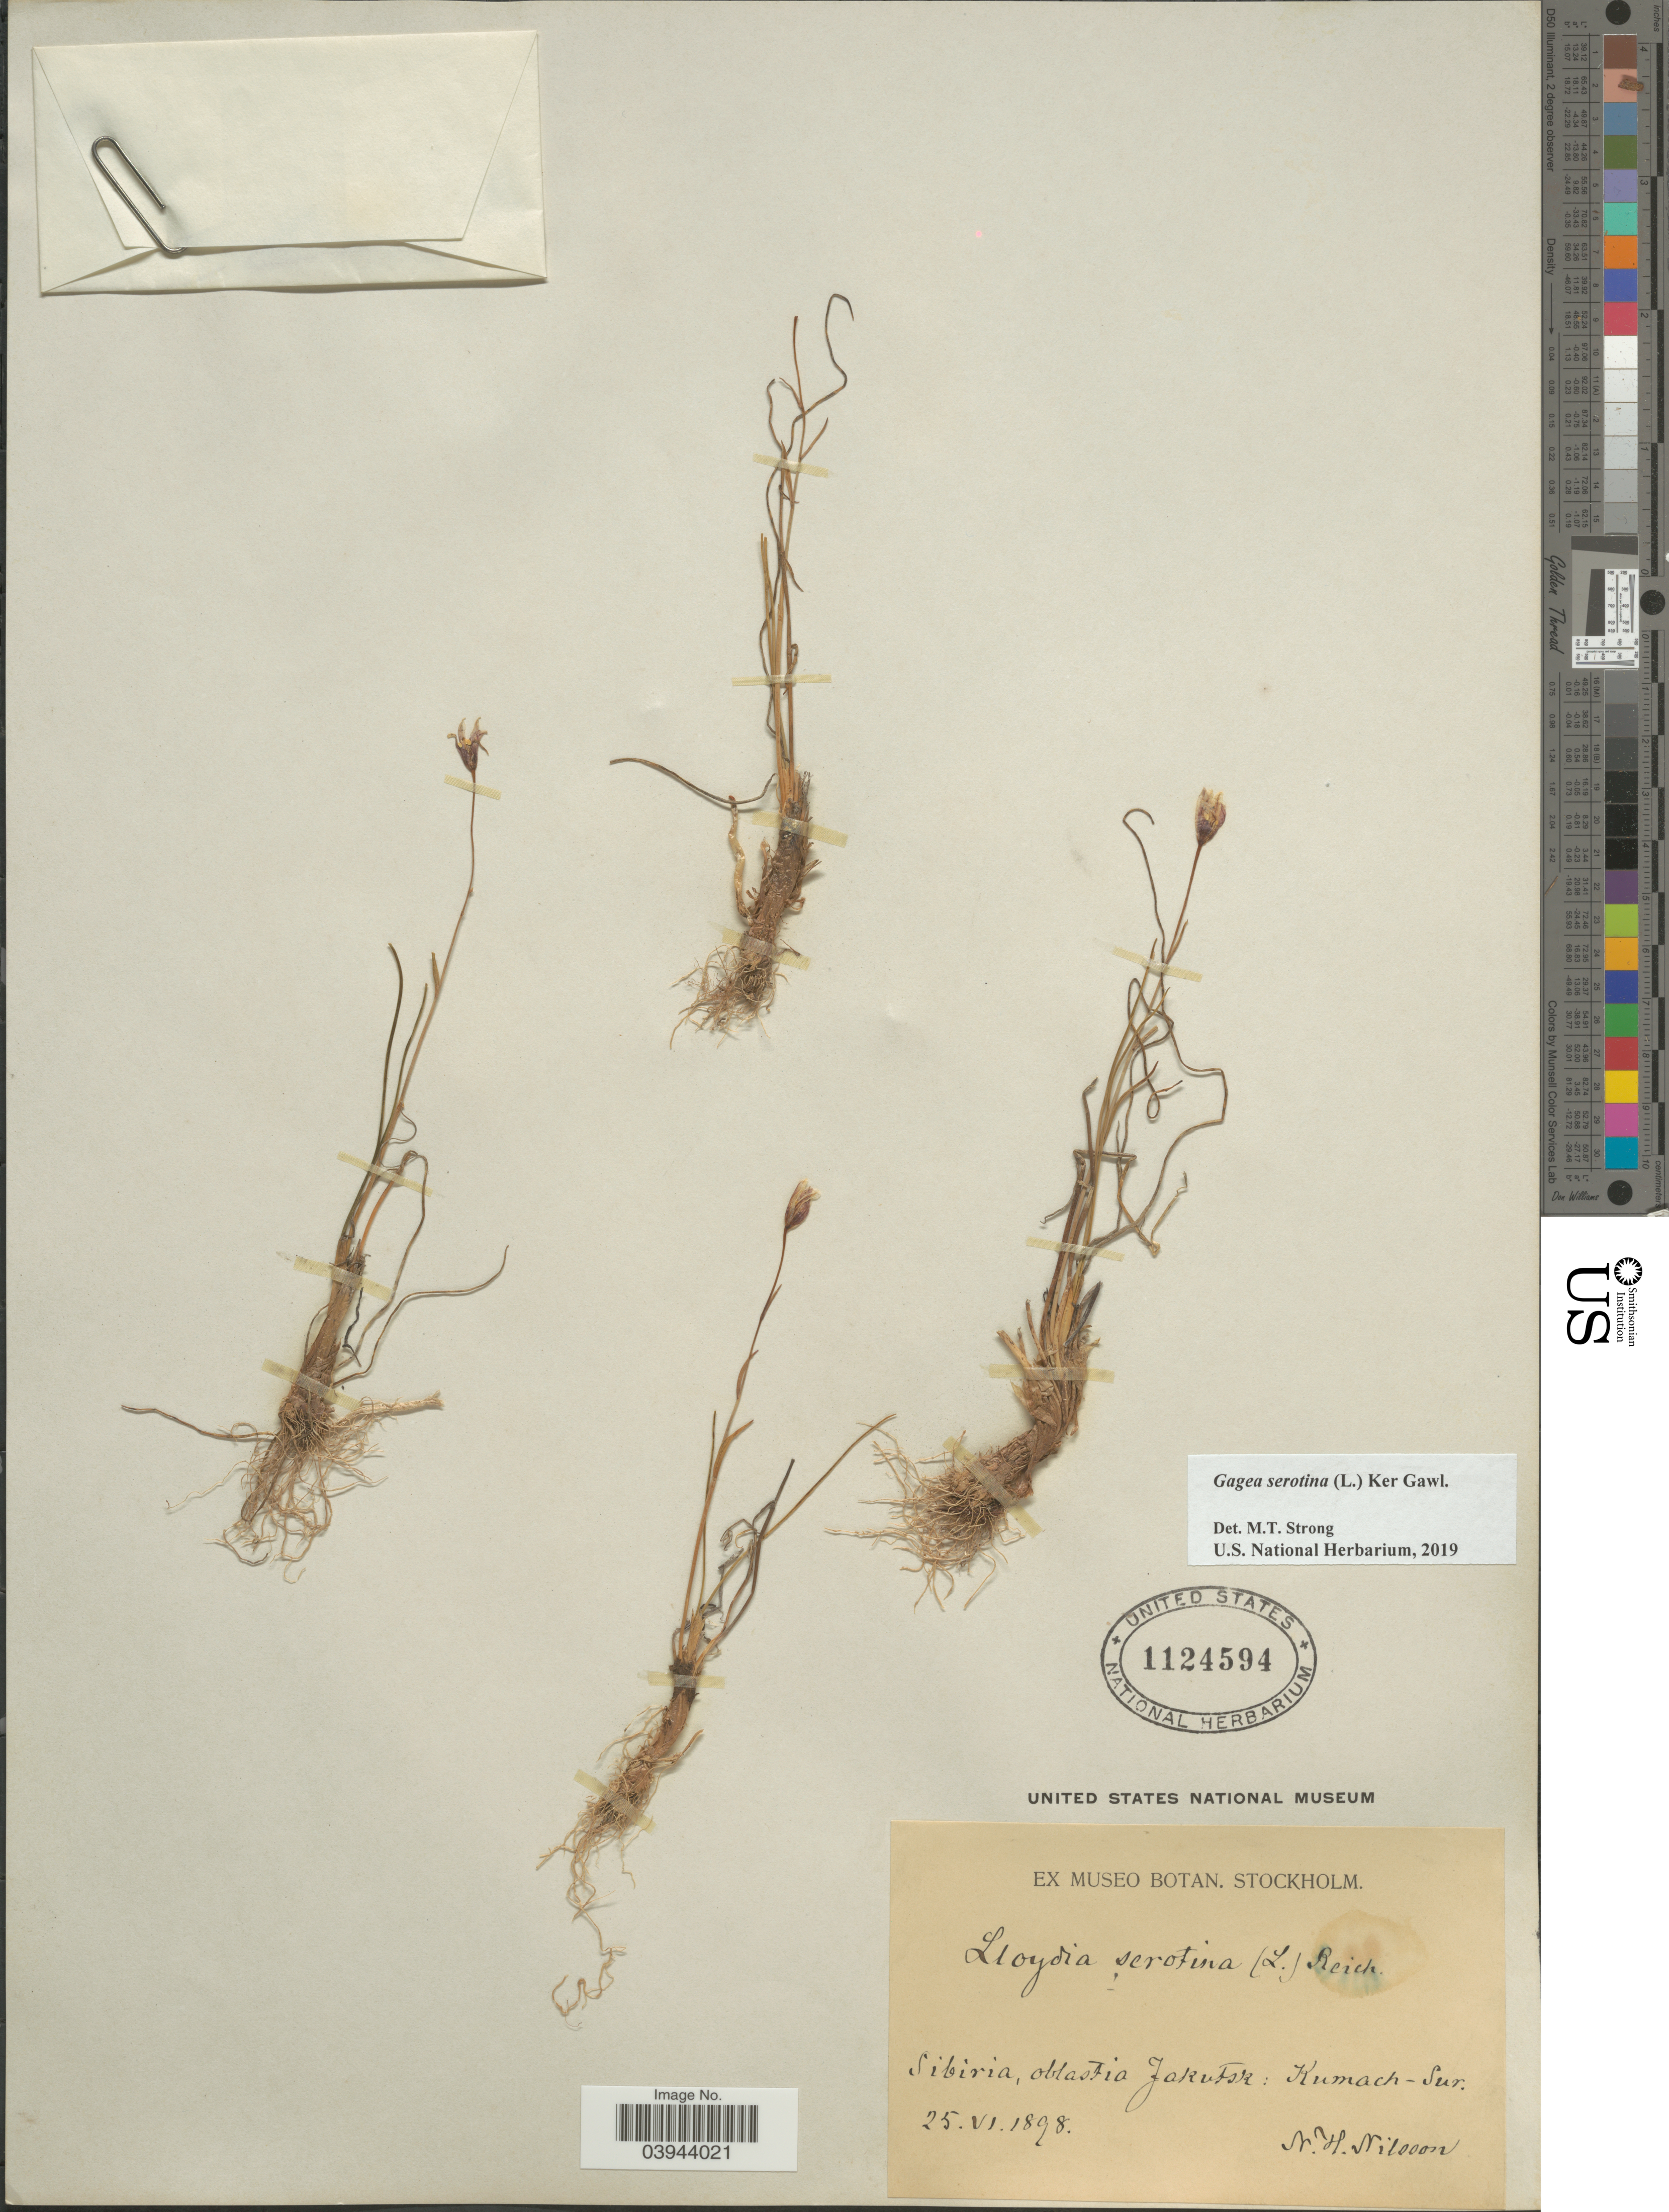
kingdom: Plantae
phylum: Tracheophyta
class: Liliopsida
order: Liliales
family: Liliaceae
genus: Gagea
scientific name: Gagea serotina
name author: (L.) Ker Gawl.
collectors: N. H. Nilsson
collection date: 1898-06-25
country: Russian Federation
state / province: Sakha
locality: Sibiria, oblastia Jakutsk: Kumach-Sur.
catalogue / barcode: US 1124594